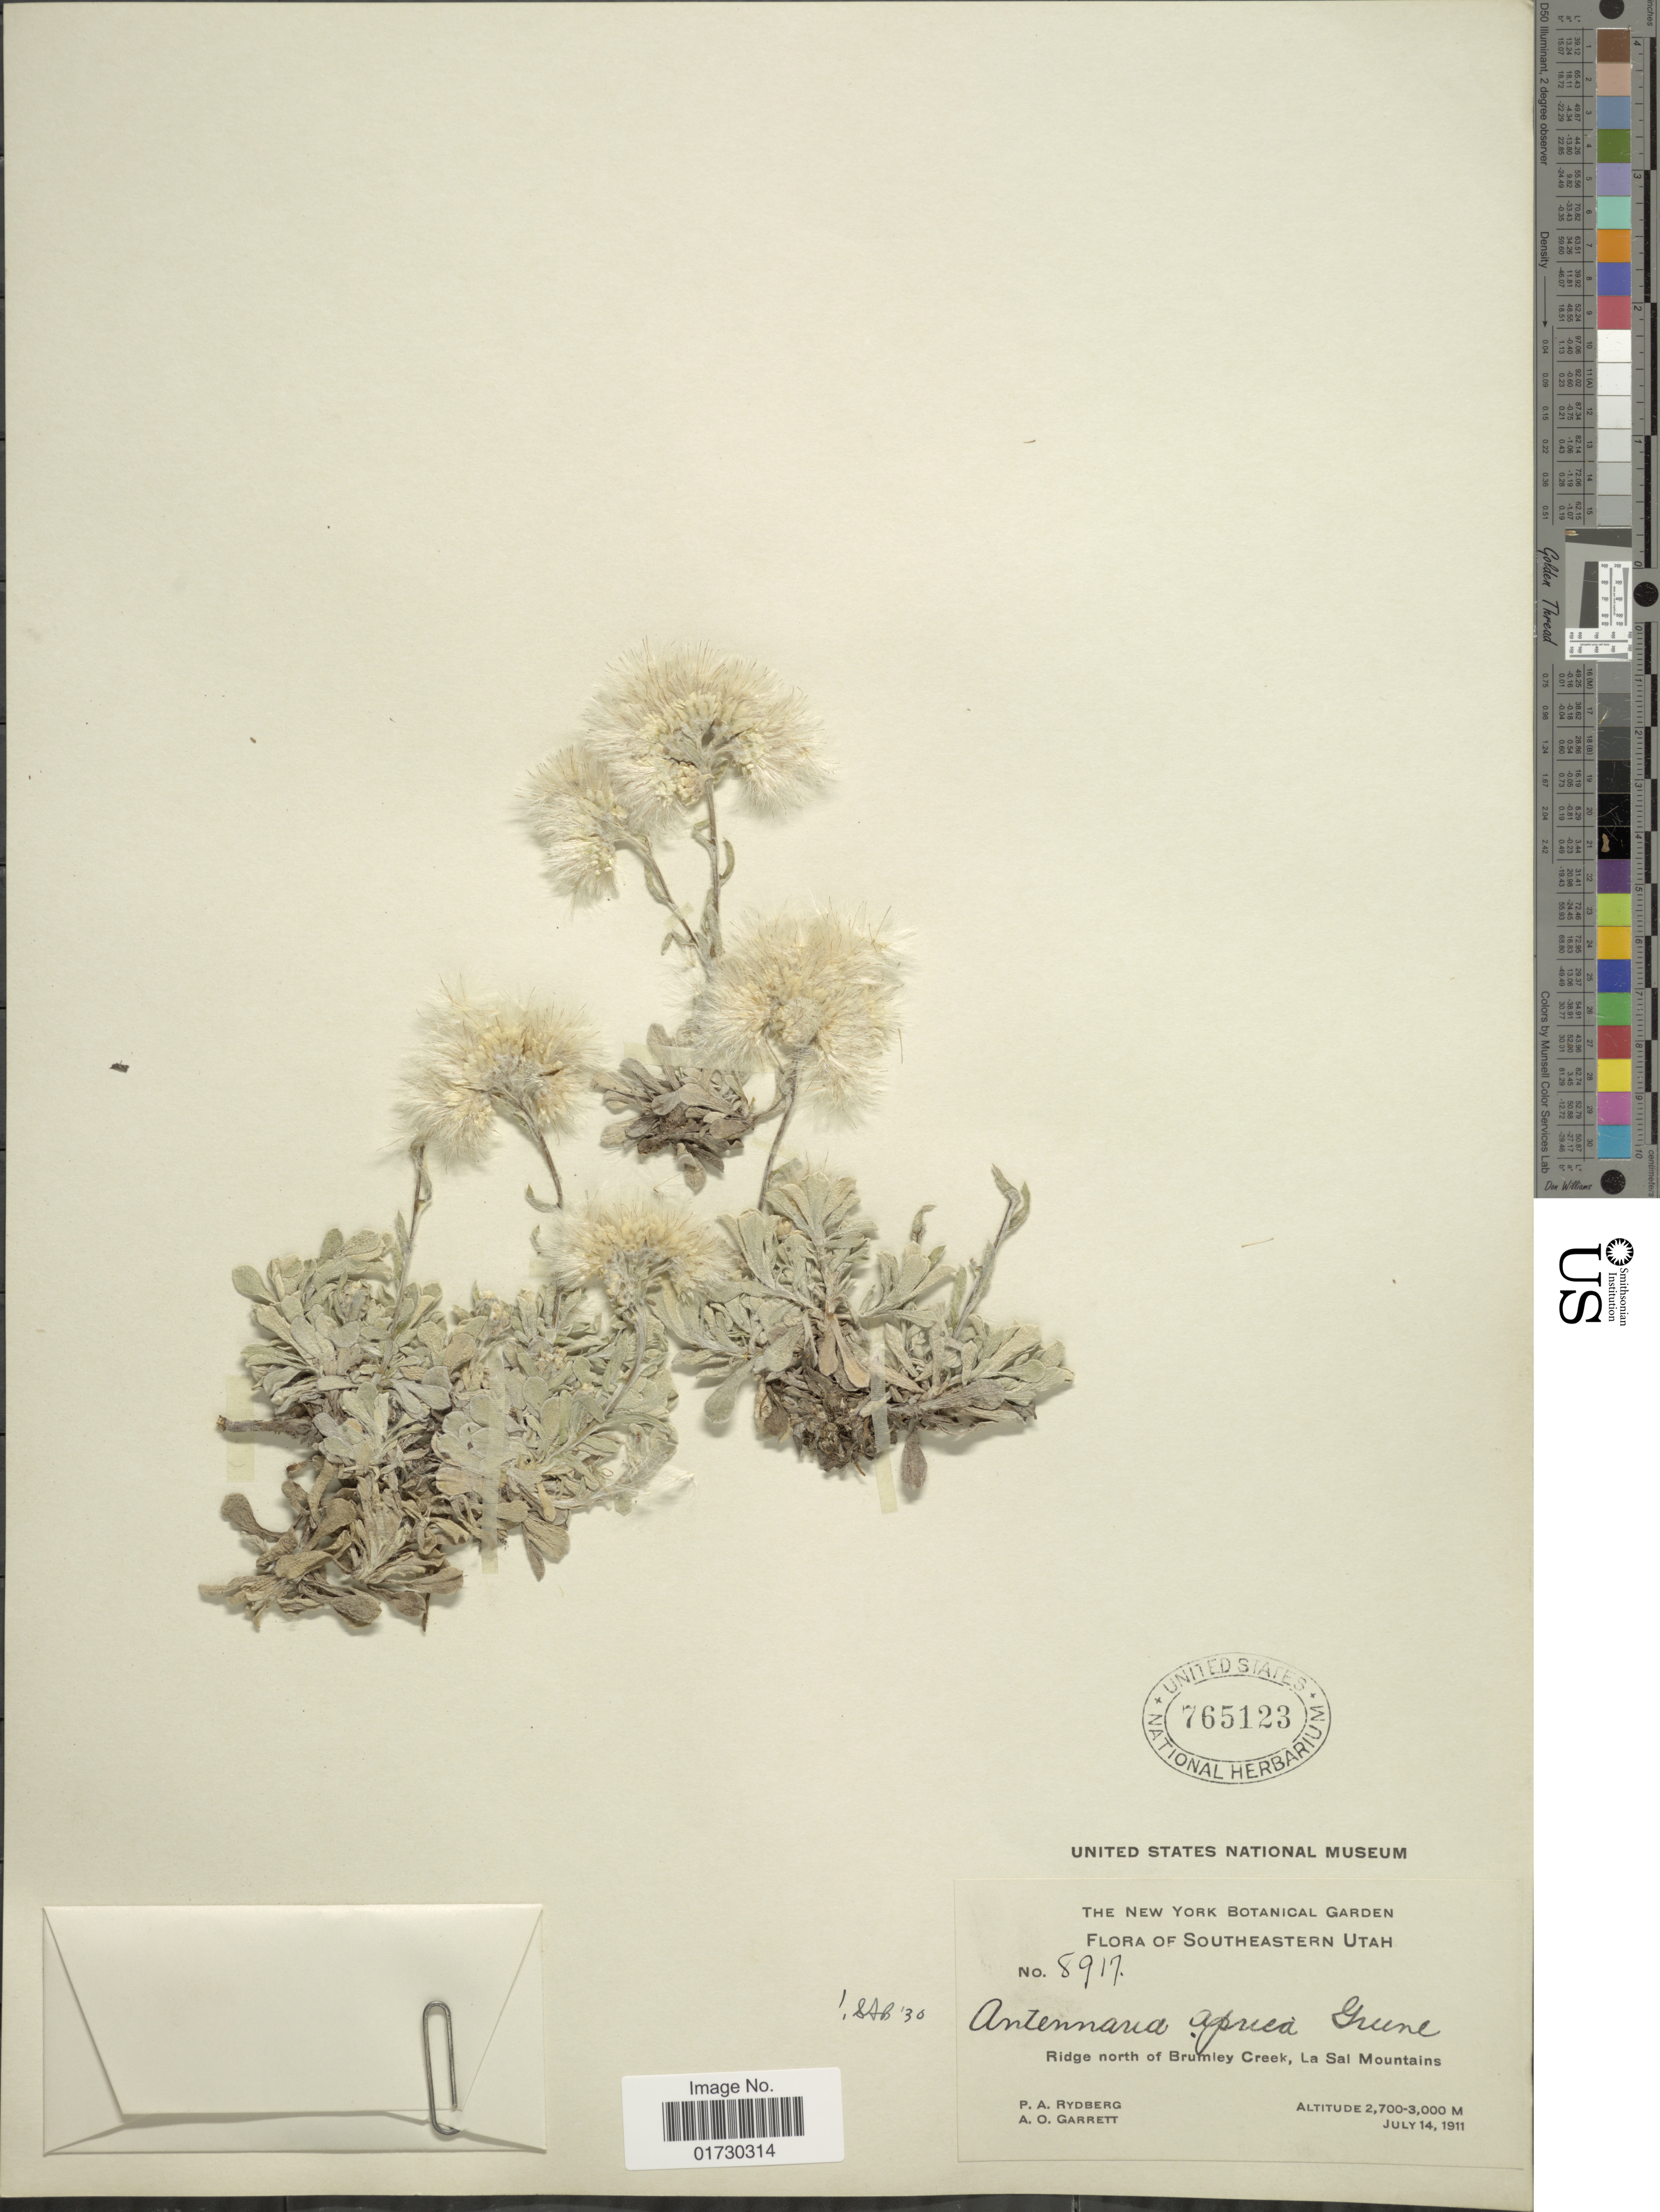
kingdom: Plantae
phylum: Tracheophyta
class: Magnoliopsida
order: Asterales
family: Asteraceae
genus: Antennaria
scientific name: Antennaria aprica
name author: Greene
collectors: P. A. Rydberg & A. O. Garrett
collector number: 8917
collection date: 1911-07-14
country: United States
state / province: Utah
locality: Southeastern Utah, Ridge north of Brumley Creek, La Sal Mountains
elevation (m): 2700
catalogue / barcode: US 765123